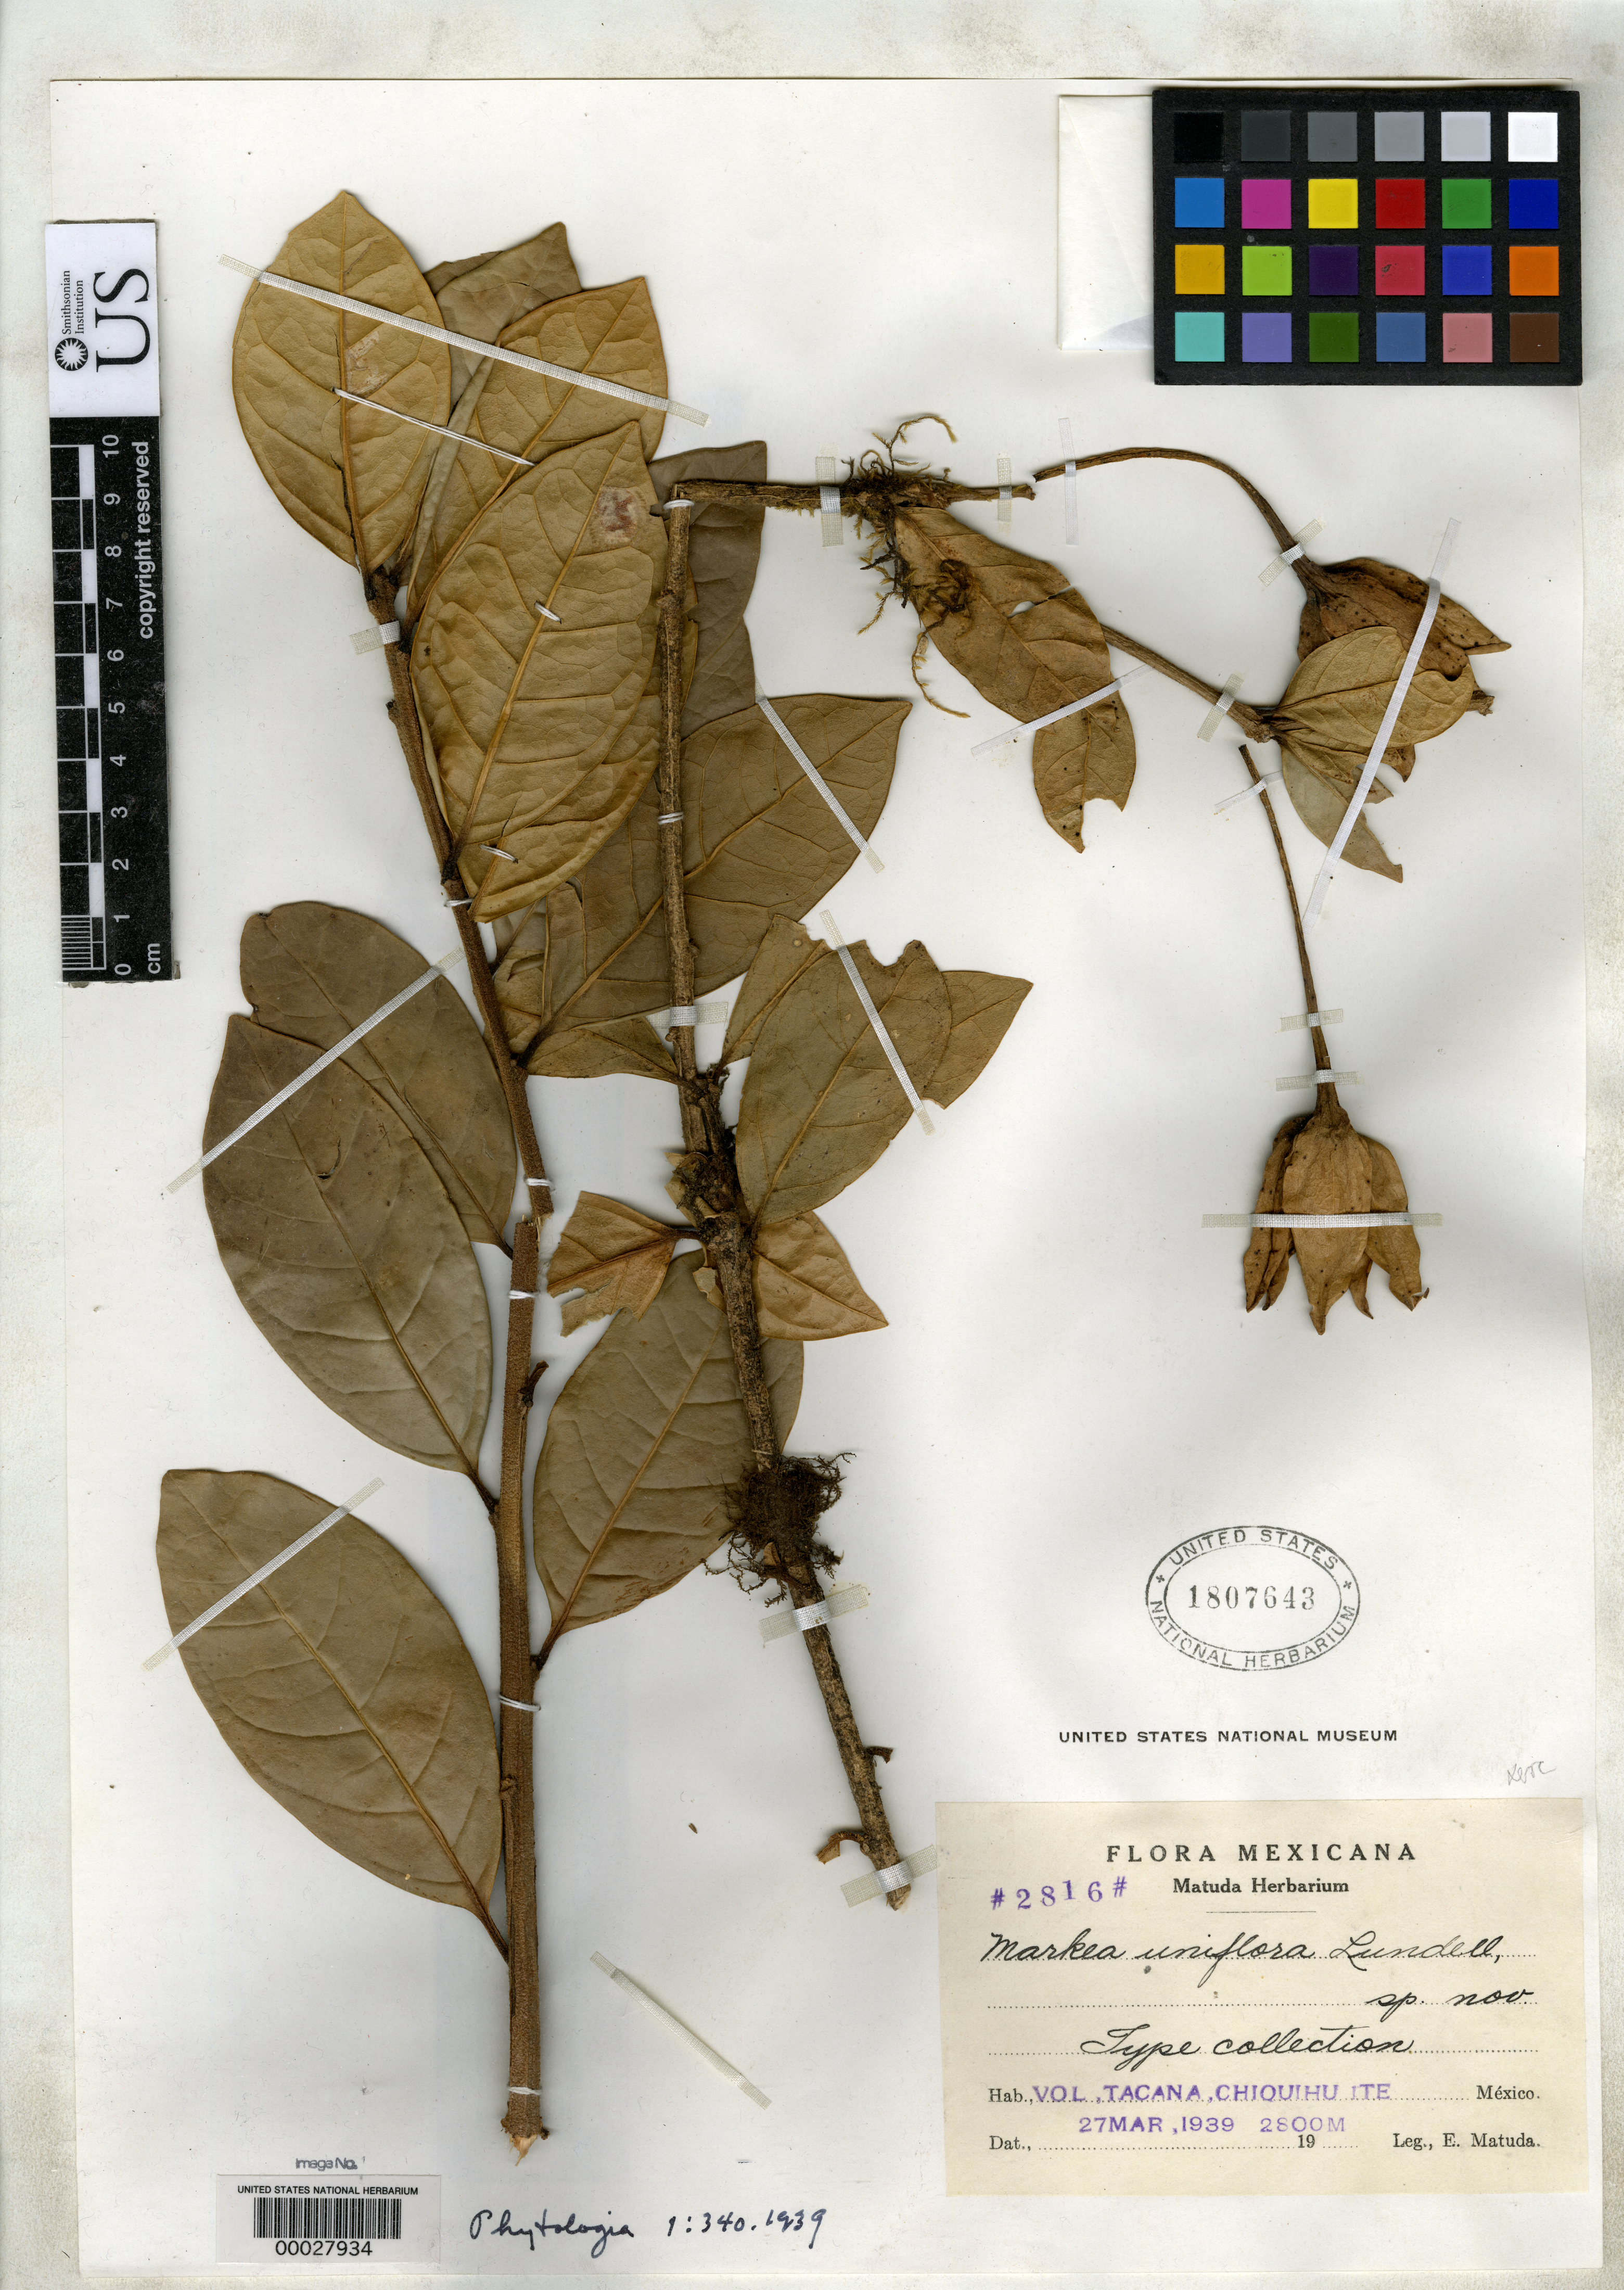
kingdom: Plantae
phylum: Tracheophyta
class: Magnoliopsida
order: Solanales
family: Solanaceae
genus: Markea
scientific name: Markea uniflora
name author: Lundell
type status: Isotype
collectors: E. Matuda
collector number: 2816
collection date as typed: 27 Mar 1939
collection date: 1939-03-27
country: Mexico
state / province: Chiapas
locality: Volcan Tacana, Chiquihuite.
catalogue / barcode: US 1807643